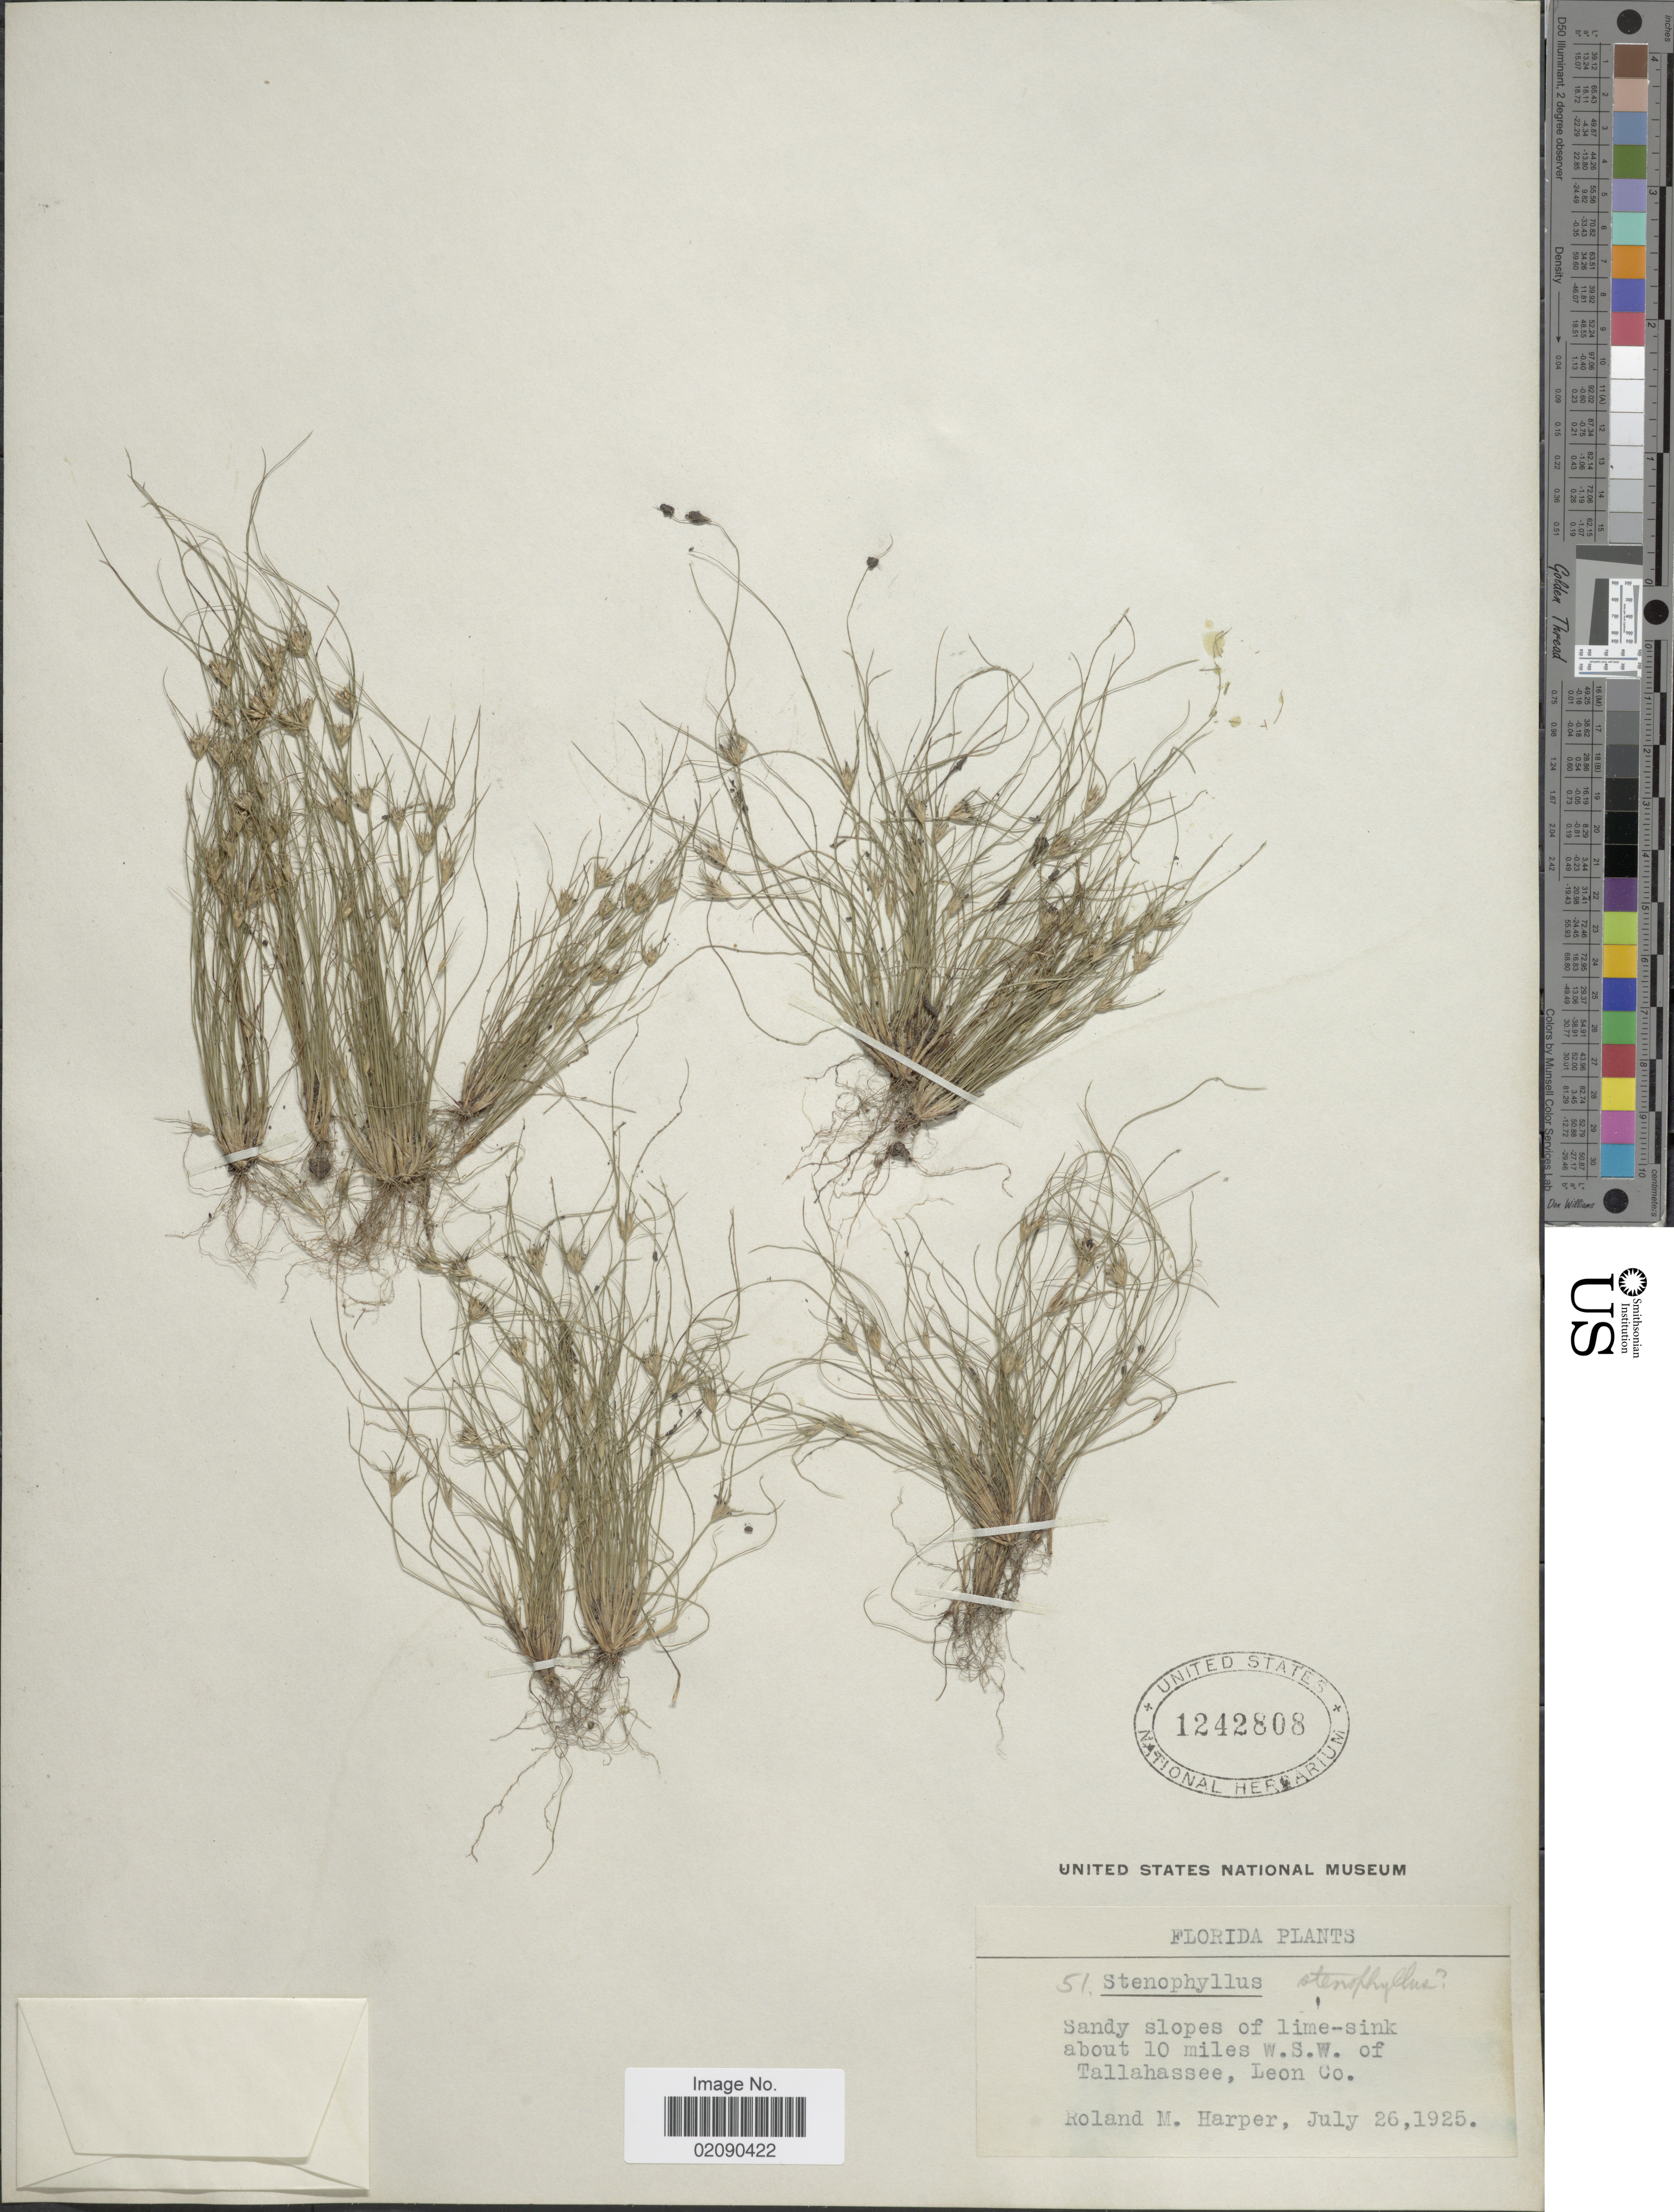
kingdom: Plantae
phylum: Tracheophyta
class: Liliopsida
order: Poales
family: Cyperaceae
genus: Bulbostylis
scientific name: Bulbostylis stenophylla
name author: (Elliott) C.B. Clarke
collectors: R. M. Harper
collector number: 51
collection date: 1925-07-26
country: United States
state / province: Florida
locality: Sandy slopes of lime-sink about 10 miles W.S.W. of Tallahassee, Leon Co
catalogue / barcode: US 1242808